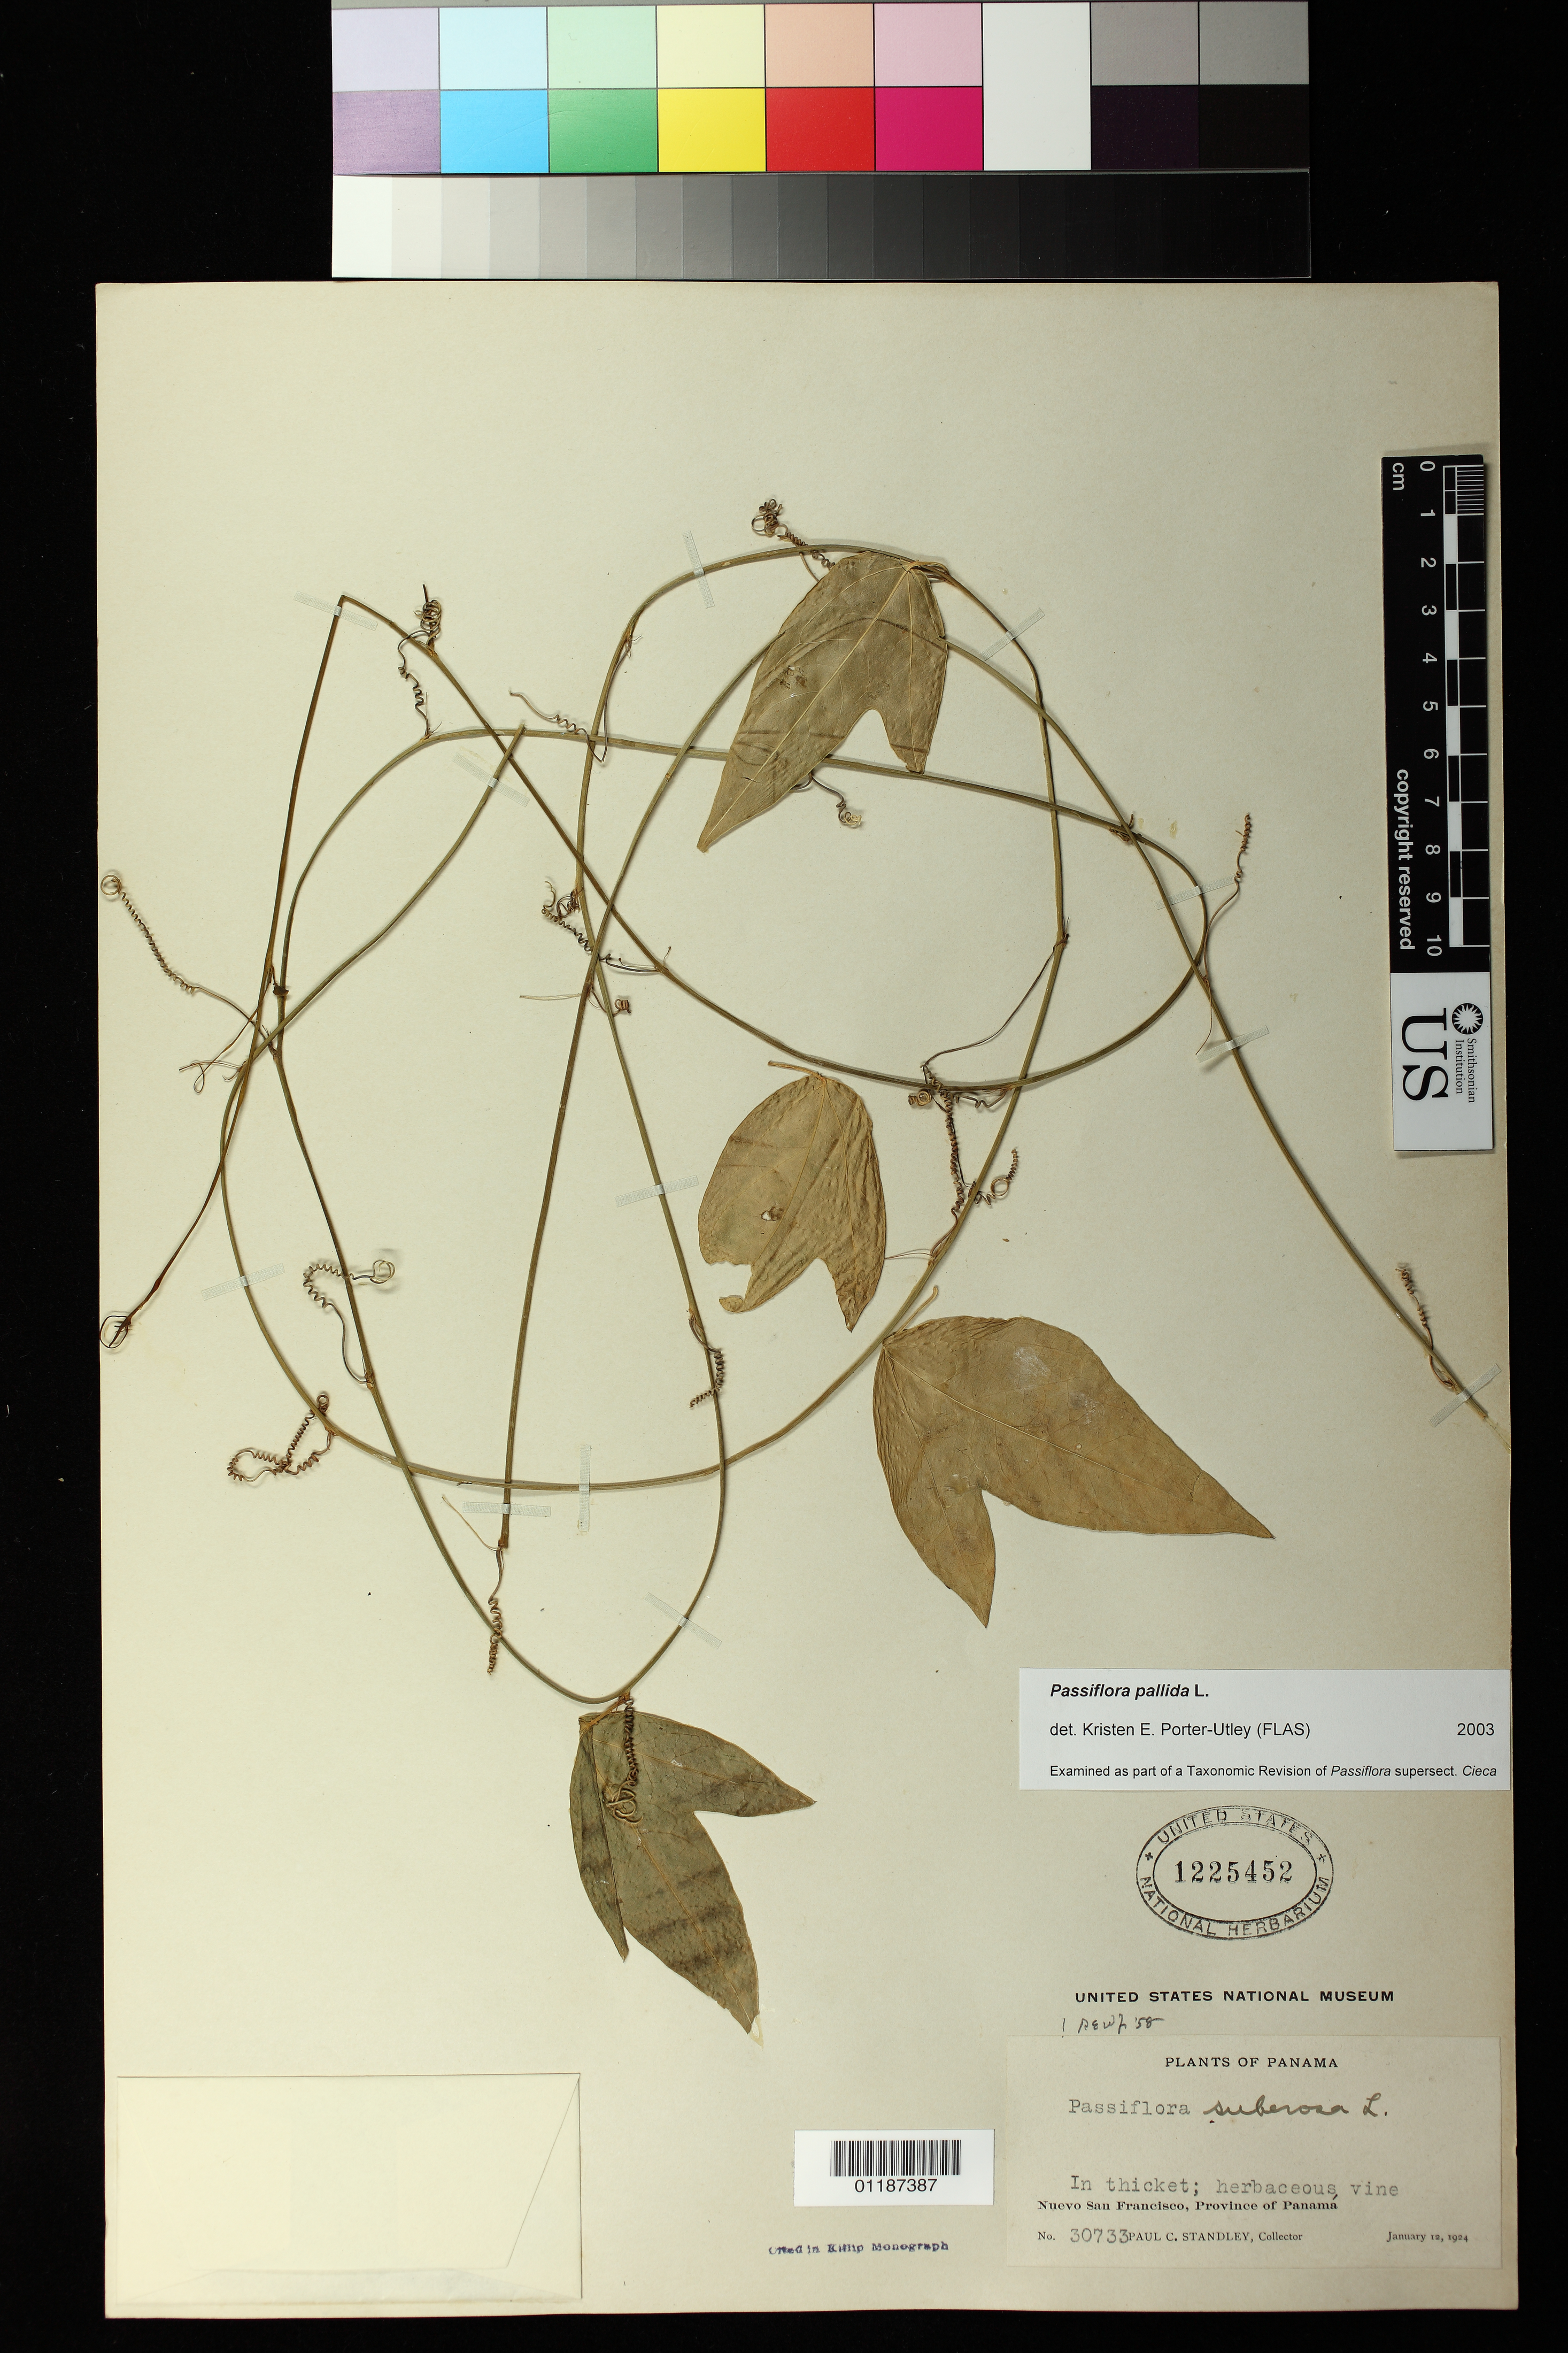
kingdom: Plantae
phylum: Tracheophyta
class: Magnoliopsida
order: Malpighiales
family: Passifloraceae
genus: Passiflora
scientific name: Passiflora pallida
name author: L.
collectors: P. C. Standley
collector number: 30733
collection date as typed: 12 Jan 1924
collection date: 1924-01-12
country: Panama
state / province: Panamá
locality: Nuevo San Francisco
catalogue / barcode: US 1225452